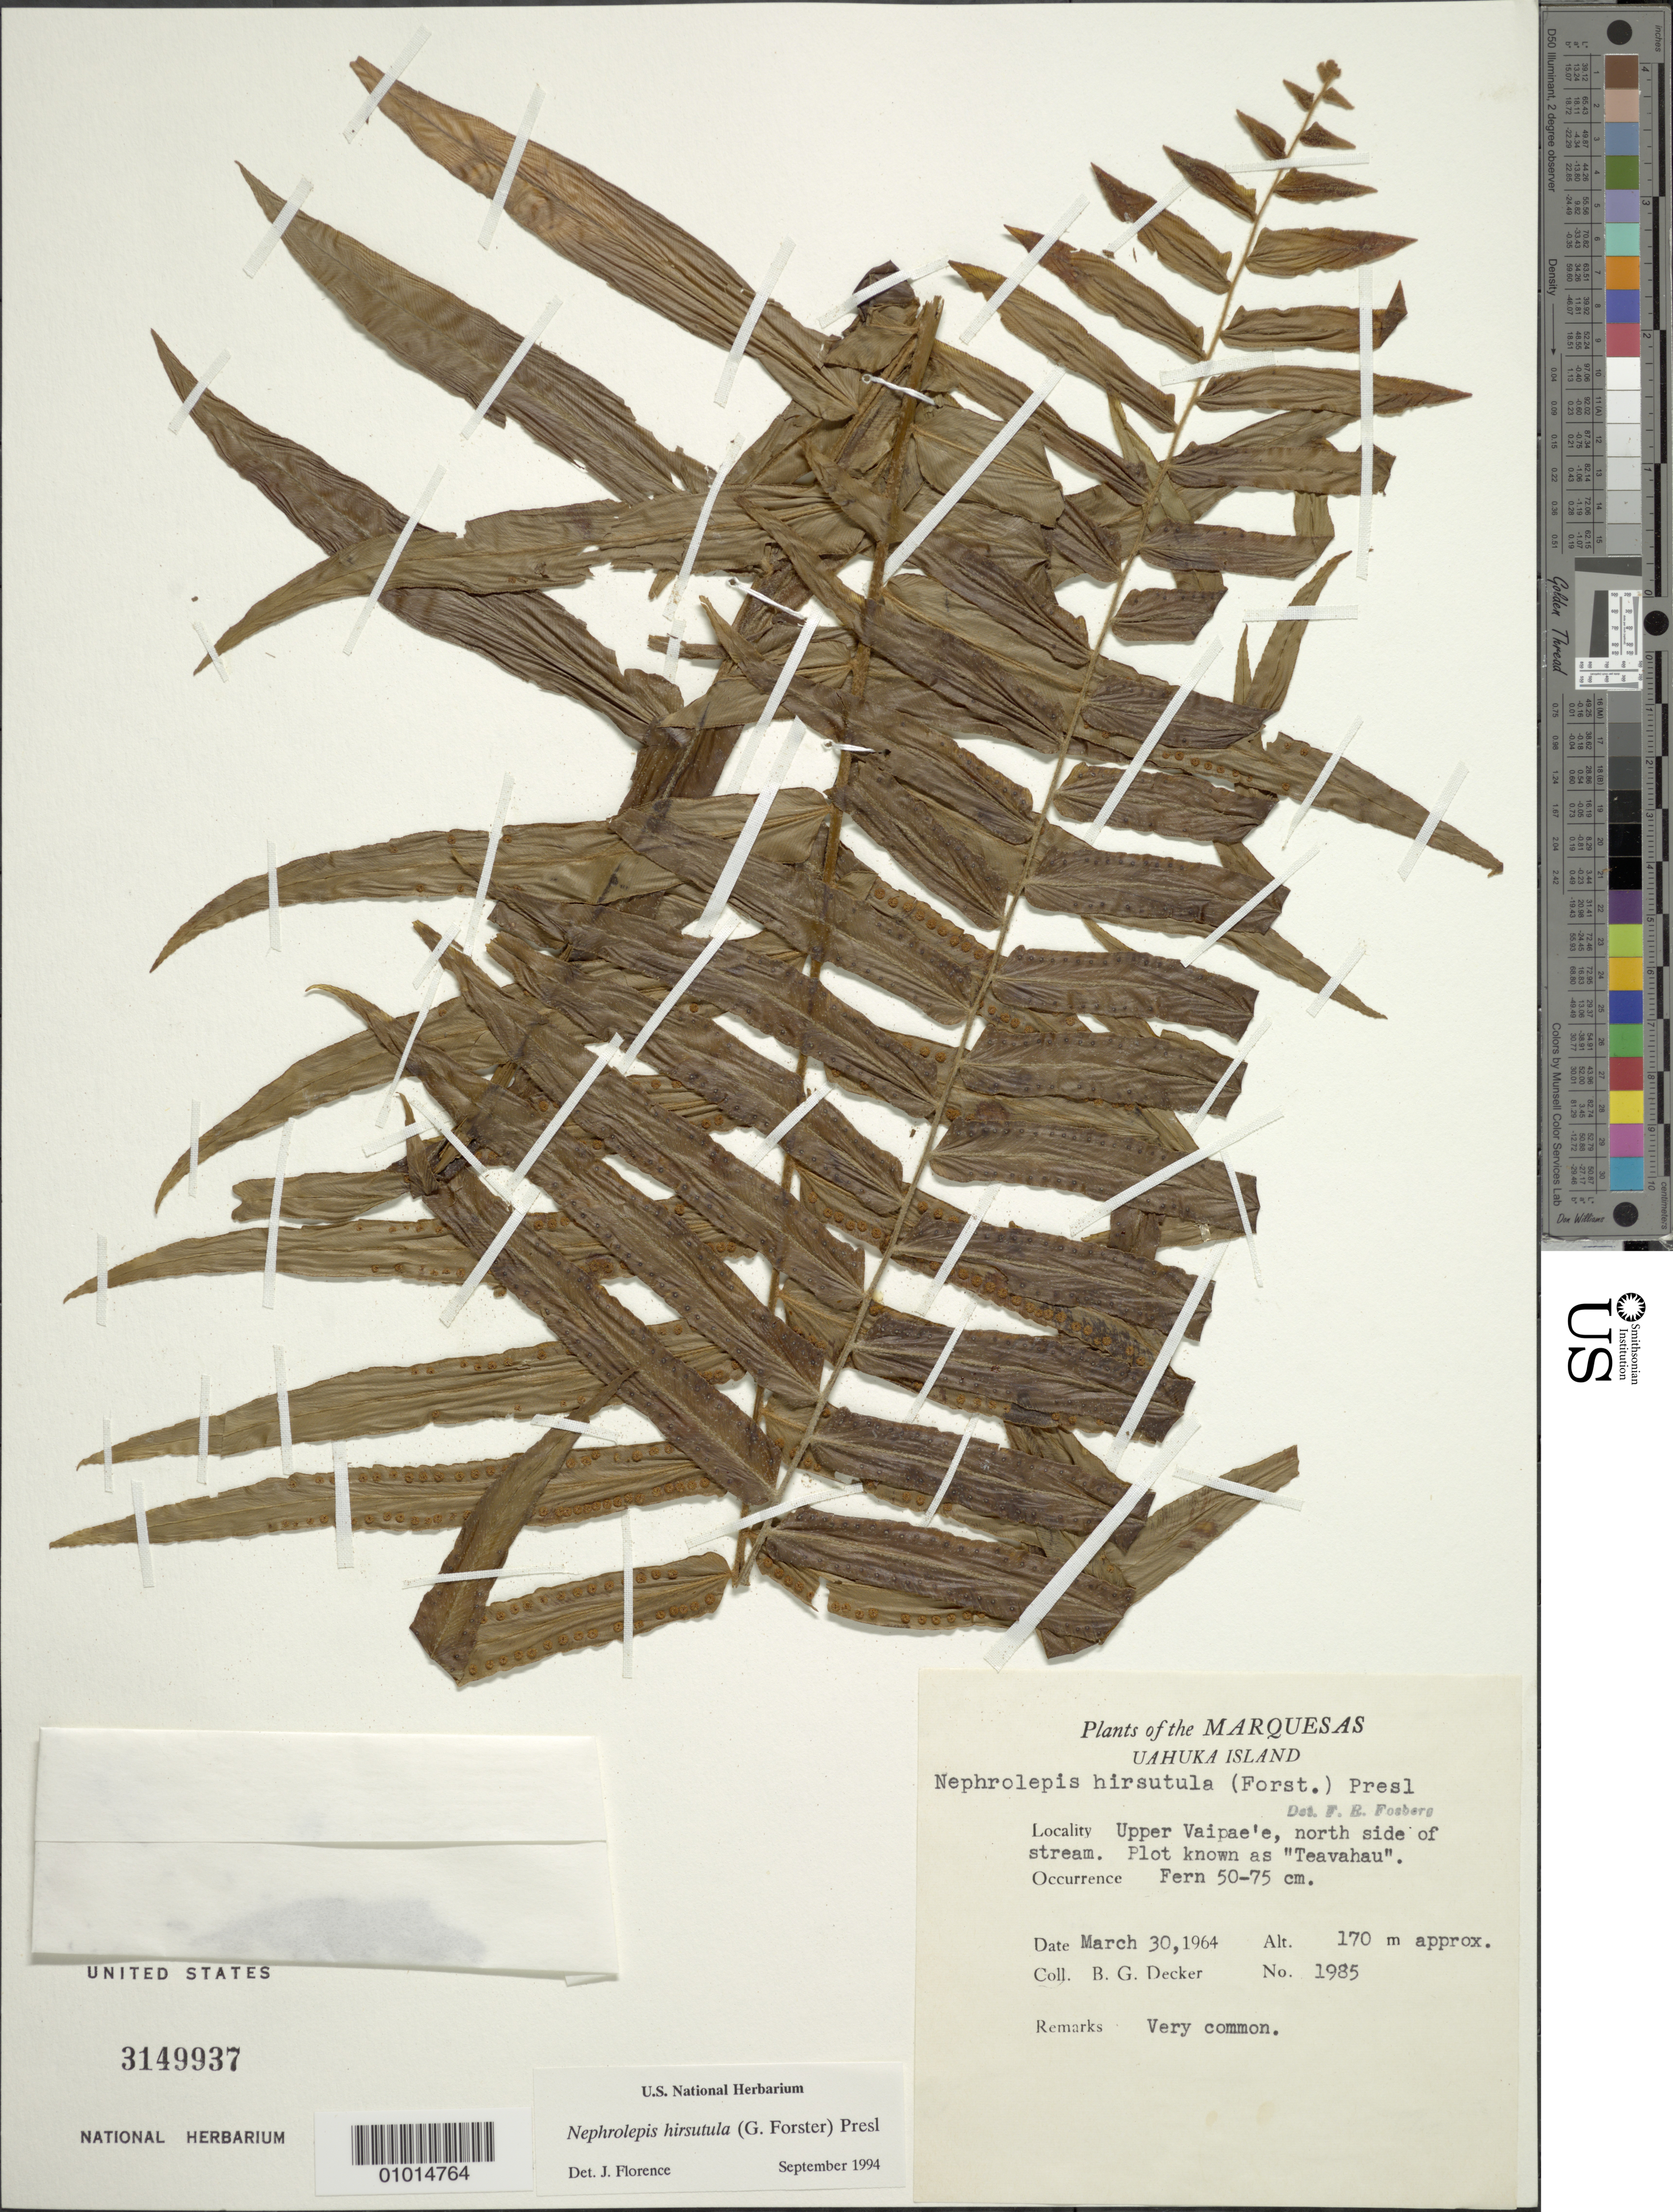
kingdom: Plantae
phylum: Tracheophyta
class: Polypodiopsida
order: Polypodiales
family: Nephrolepidaceae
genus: Nephrolepis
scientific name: Nephrolepis hirsutula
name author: (G. Forst.) C. Presl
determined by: Florence, J.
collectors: B. G. Decker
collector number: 1985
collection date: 1964-03-30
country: French Polynesia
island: Ua Huka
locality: Upper Vaipae'e, north side of stream. Plot known as "Teavahu"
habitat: Very common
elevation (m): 170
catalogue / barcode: US 3149937